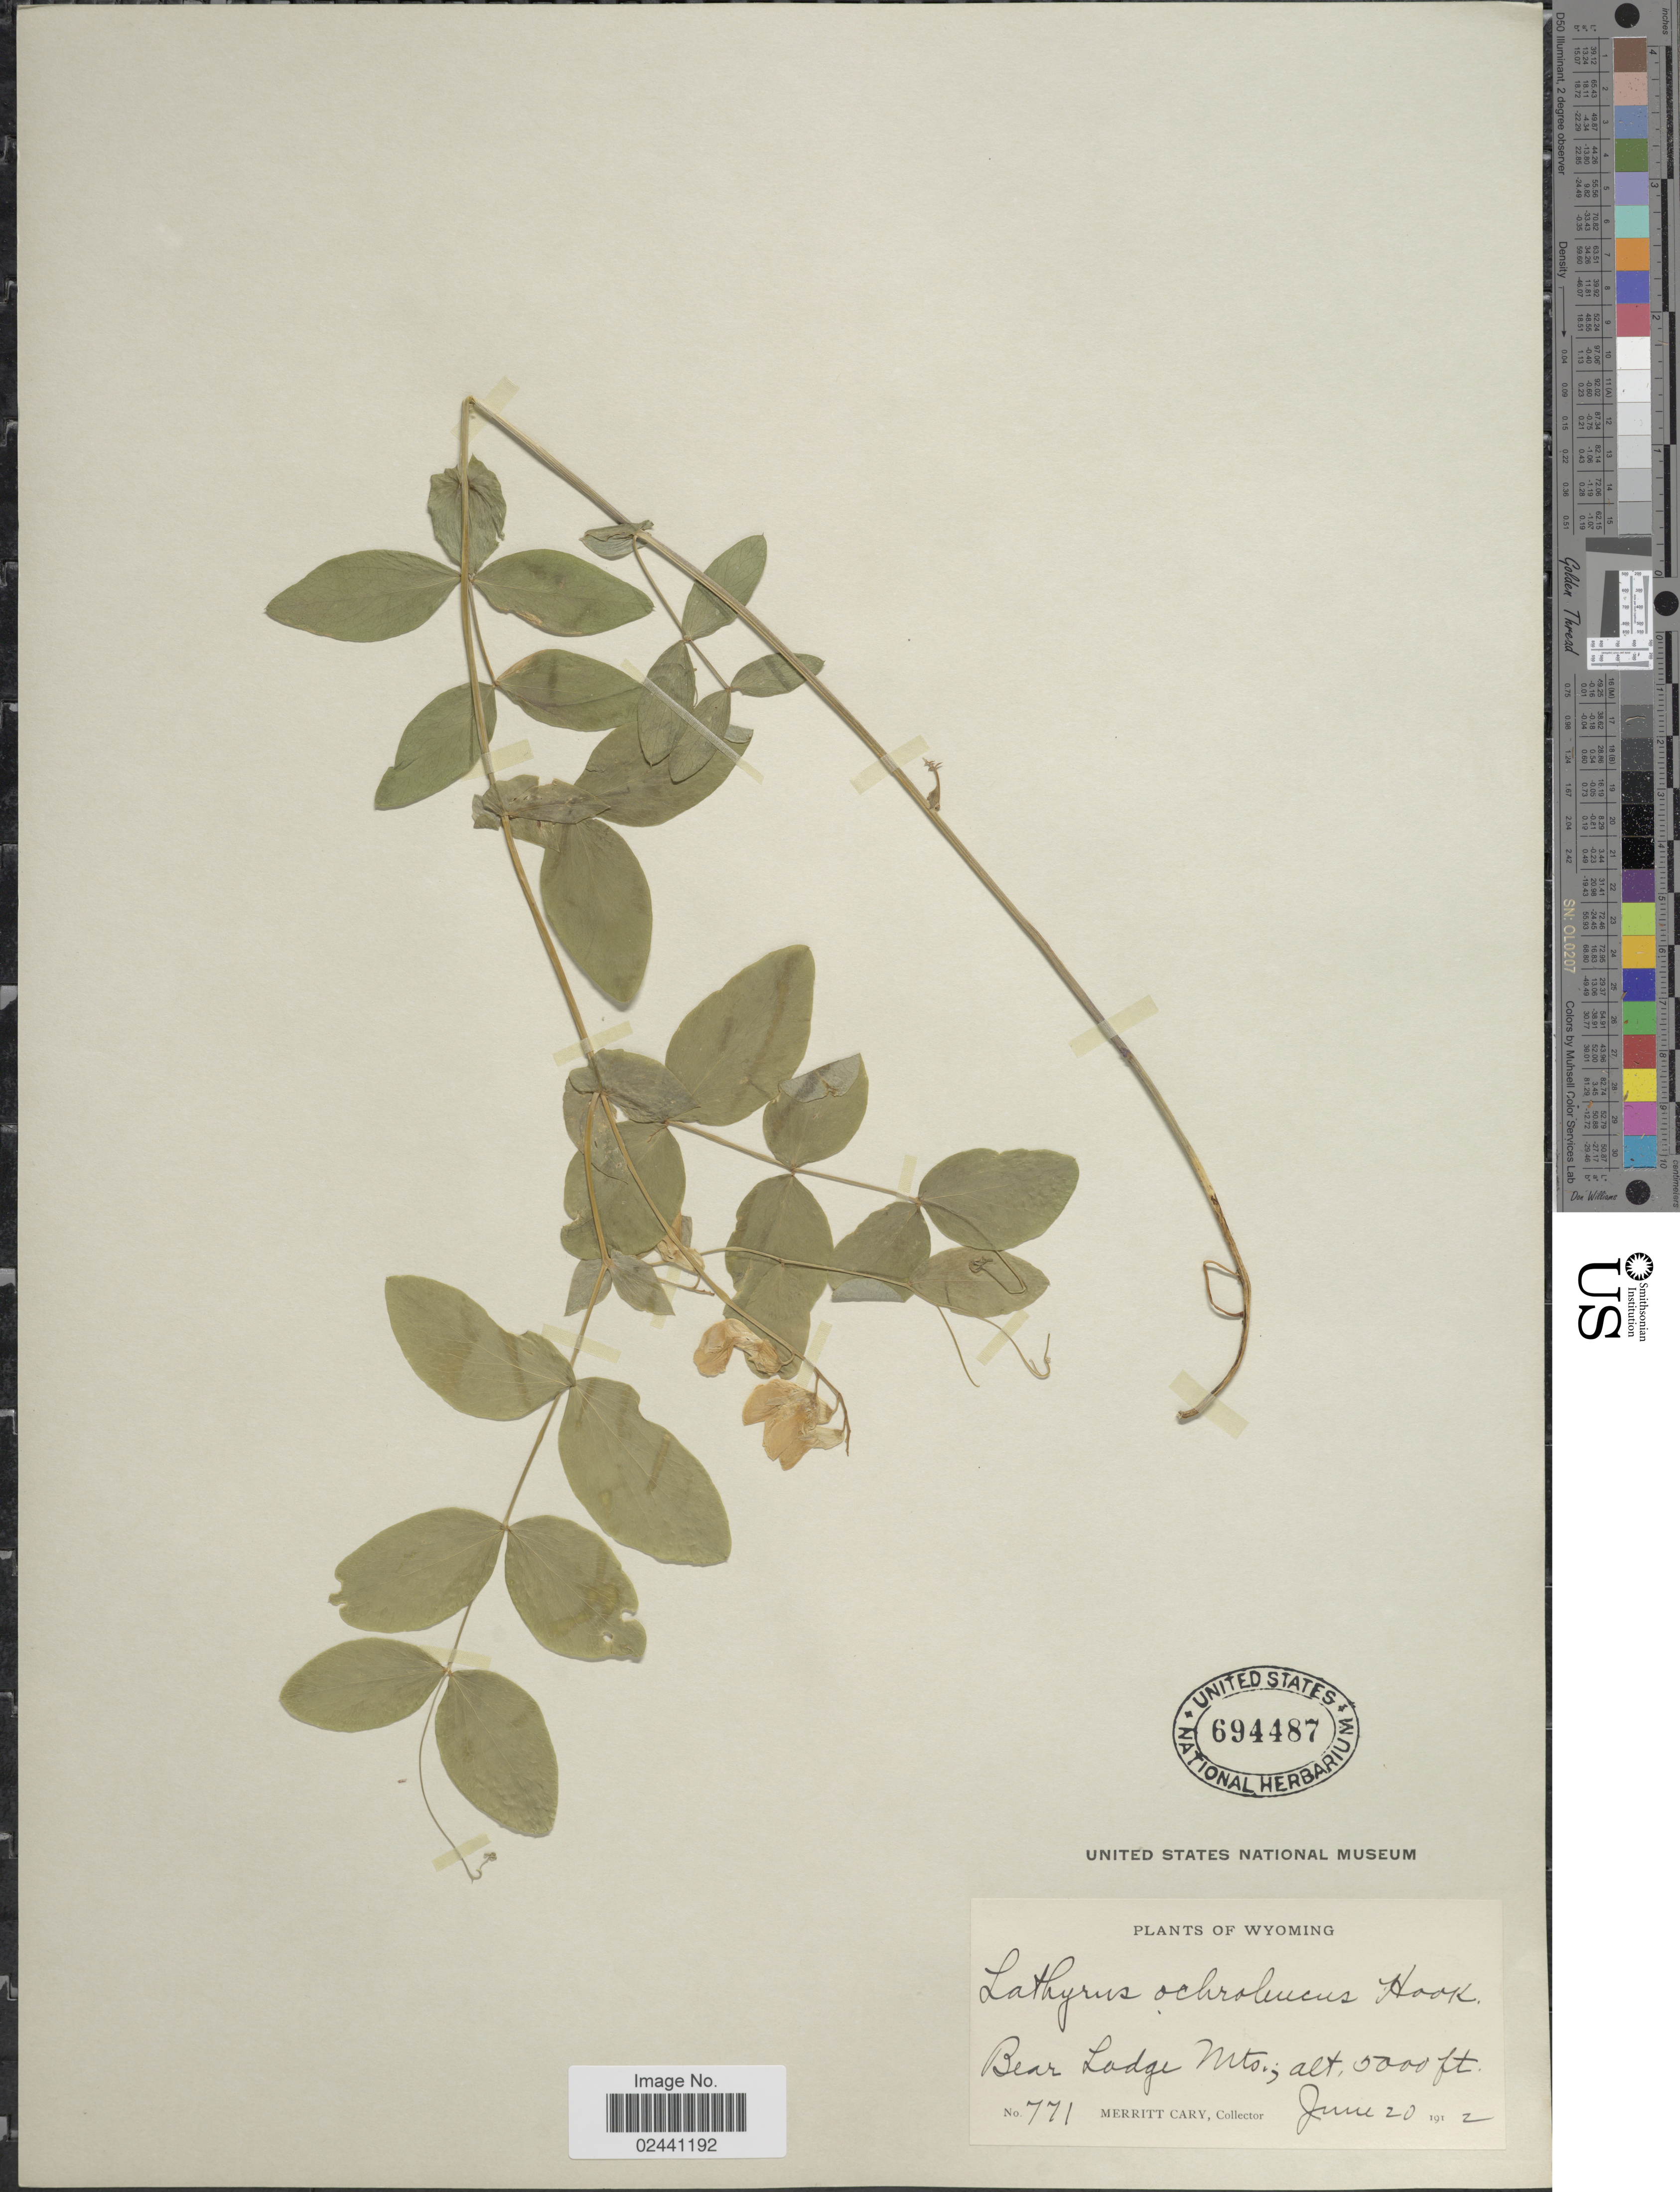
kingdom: Plantae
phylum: Tracheophyta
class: Magnoliopsida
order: Fabales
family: Fabaceae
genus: Lathyrus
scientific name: Lathyrus ochroleucus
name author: Hook.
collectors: M. Cary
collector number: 771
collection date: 1912-06-20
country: United States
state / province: Wyoming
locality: Bear Lodge Mts.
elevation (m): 1524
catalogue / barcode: US 694487